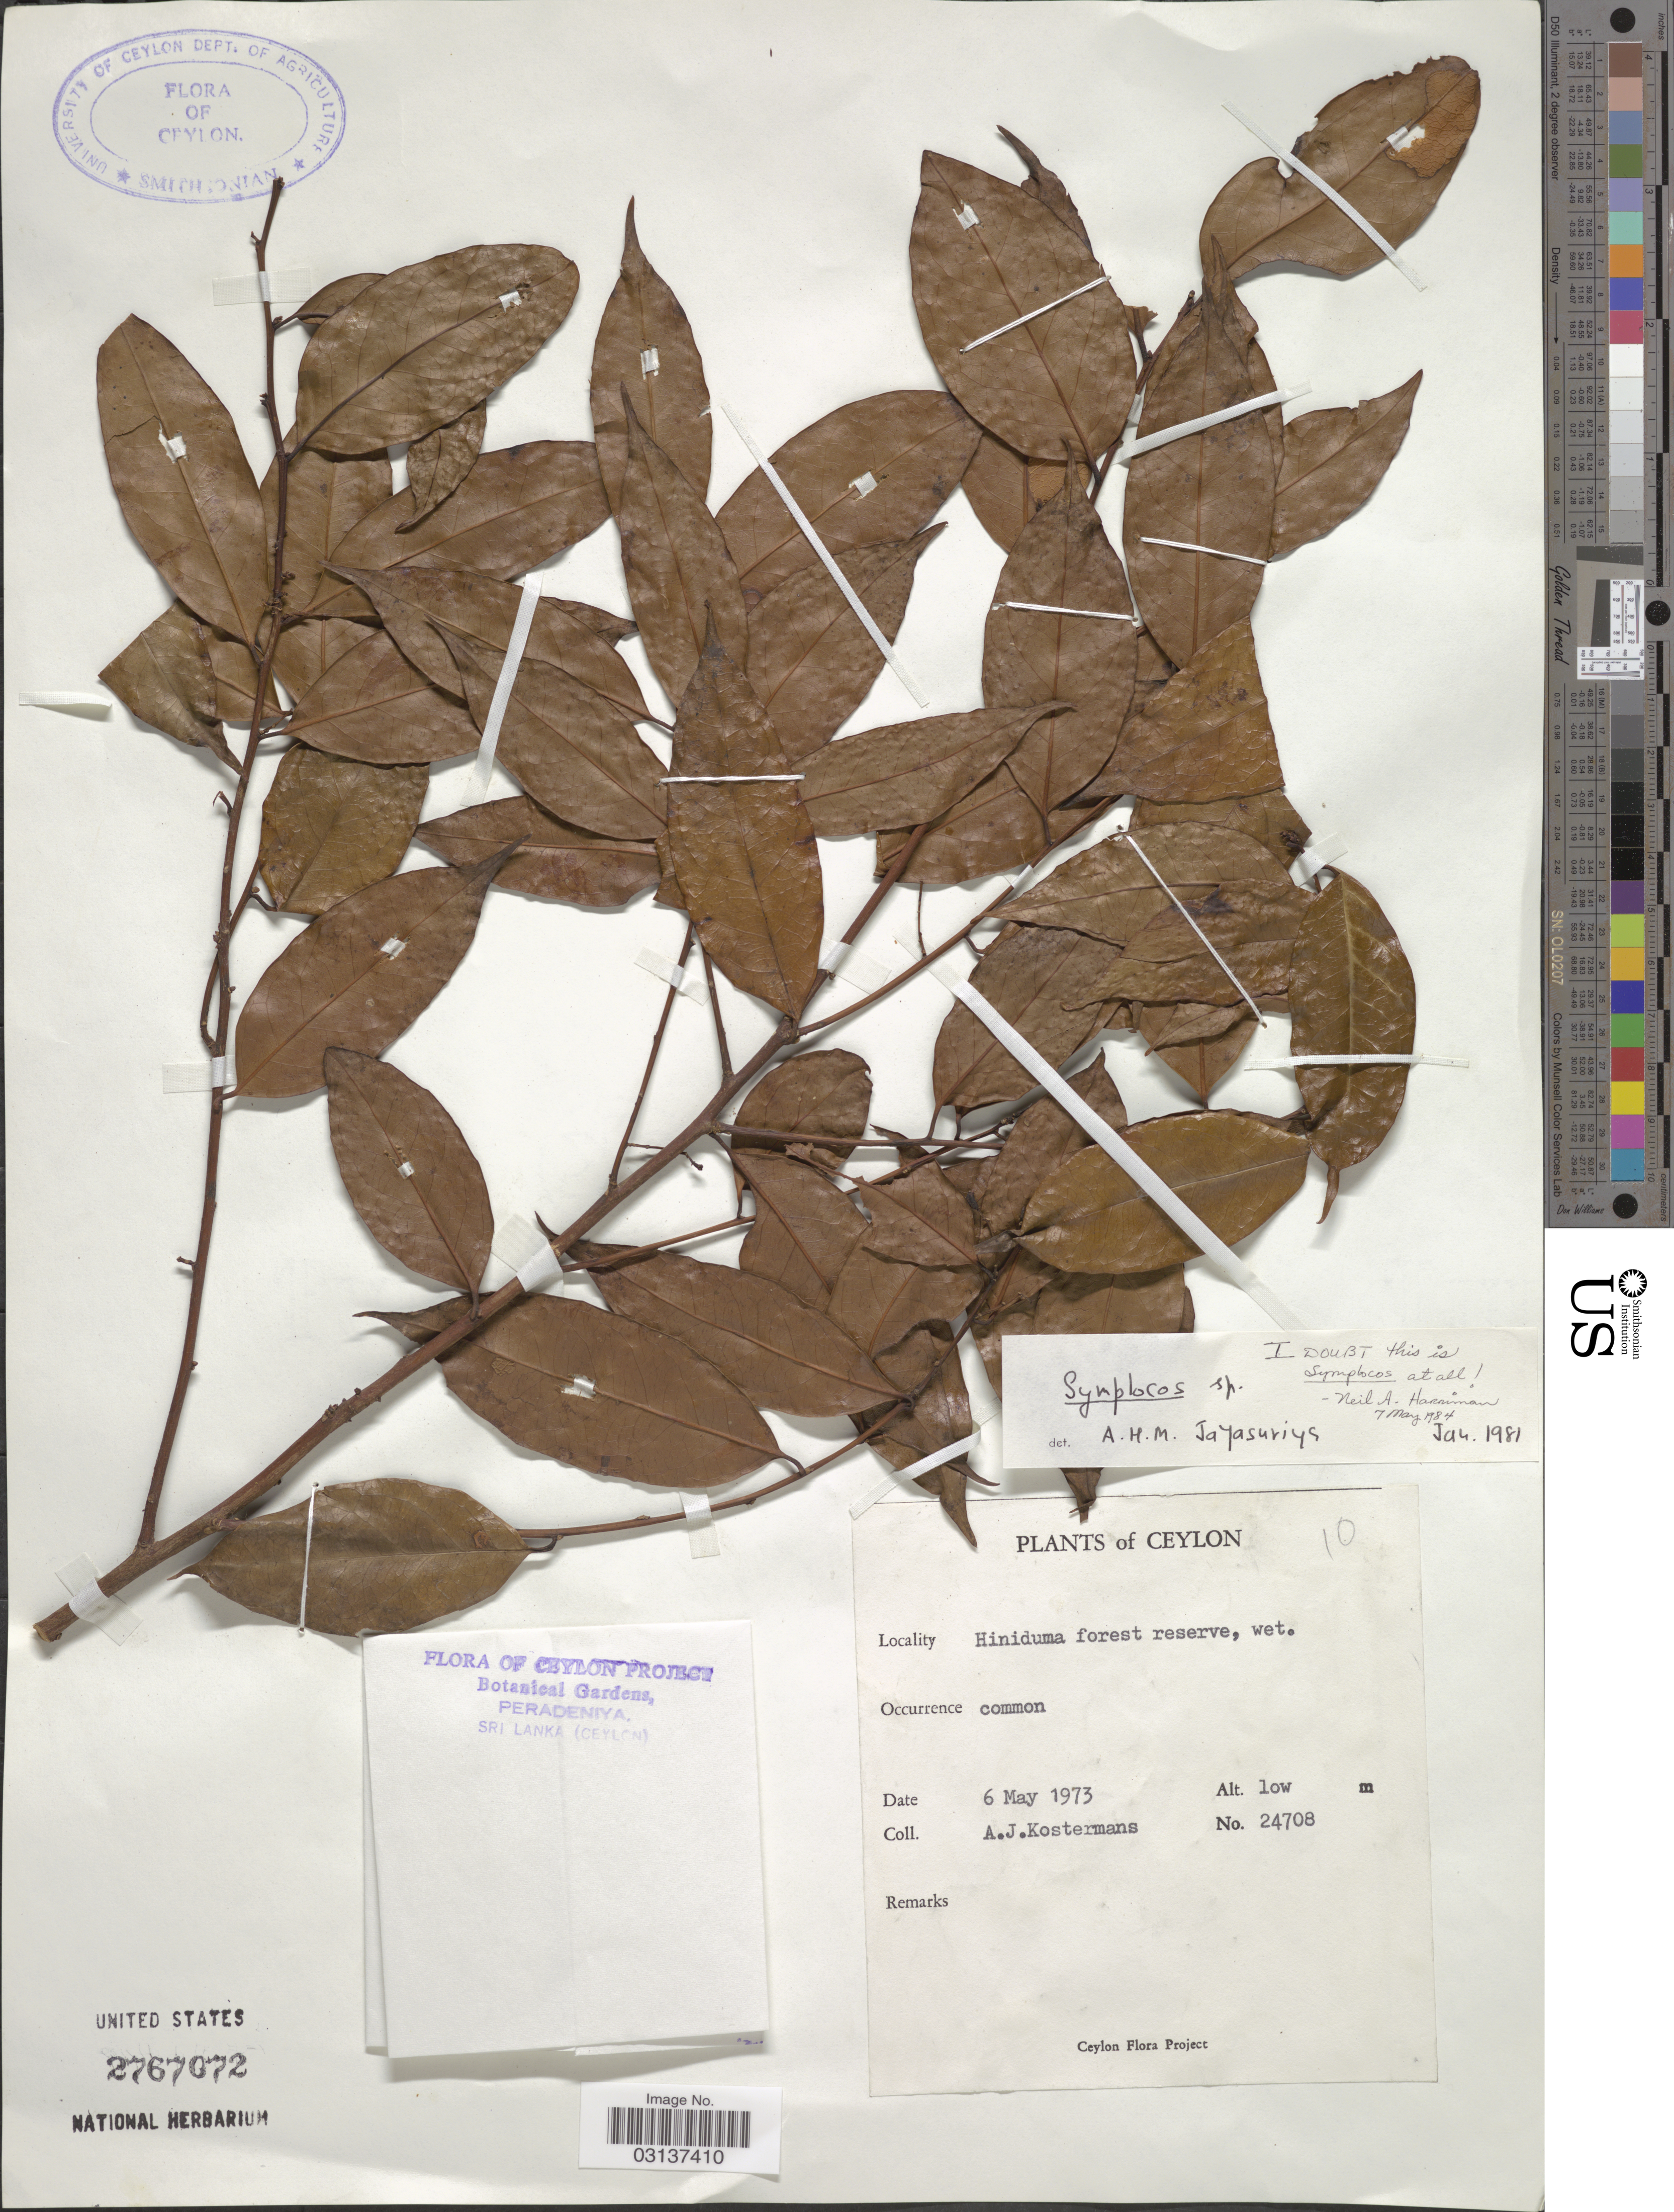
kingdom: Plantae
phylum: Tracheophyta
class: Magnoliopsida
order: Ericales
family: Symplocaceae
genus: Symplocos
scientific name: Symplocos sp.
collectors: A. J. G. Kostermans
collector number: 24708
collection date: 1973-05-06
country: Sri Lanka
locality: Ceylon, Hiniduma forest reserve.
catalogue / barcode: US 2767072